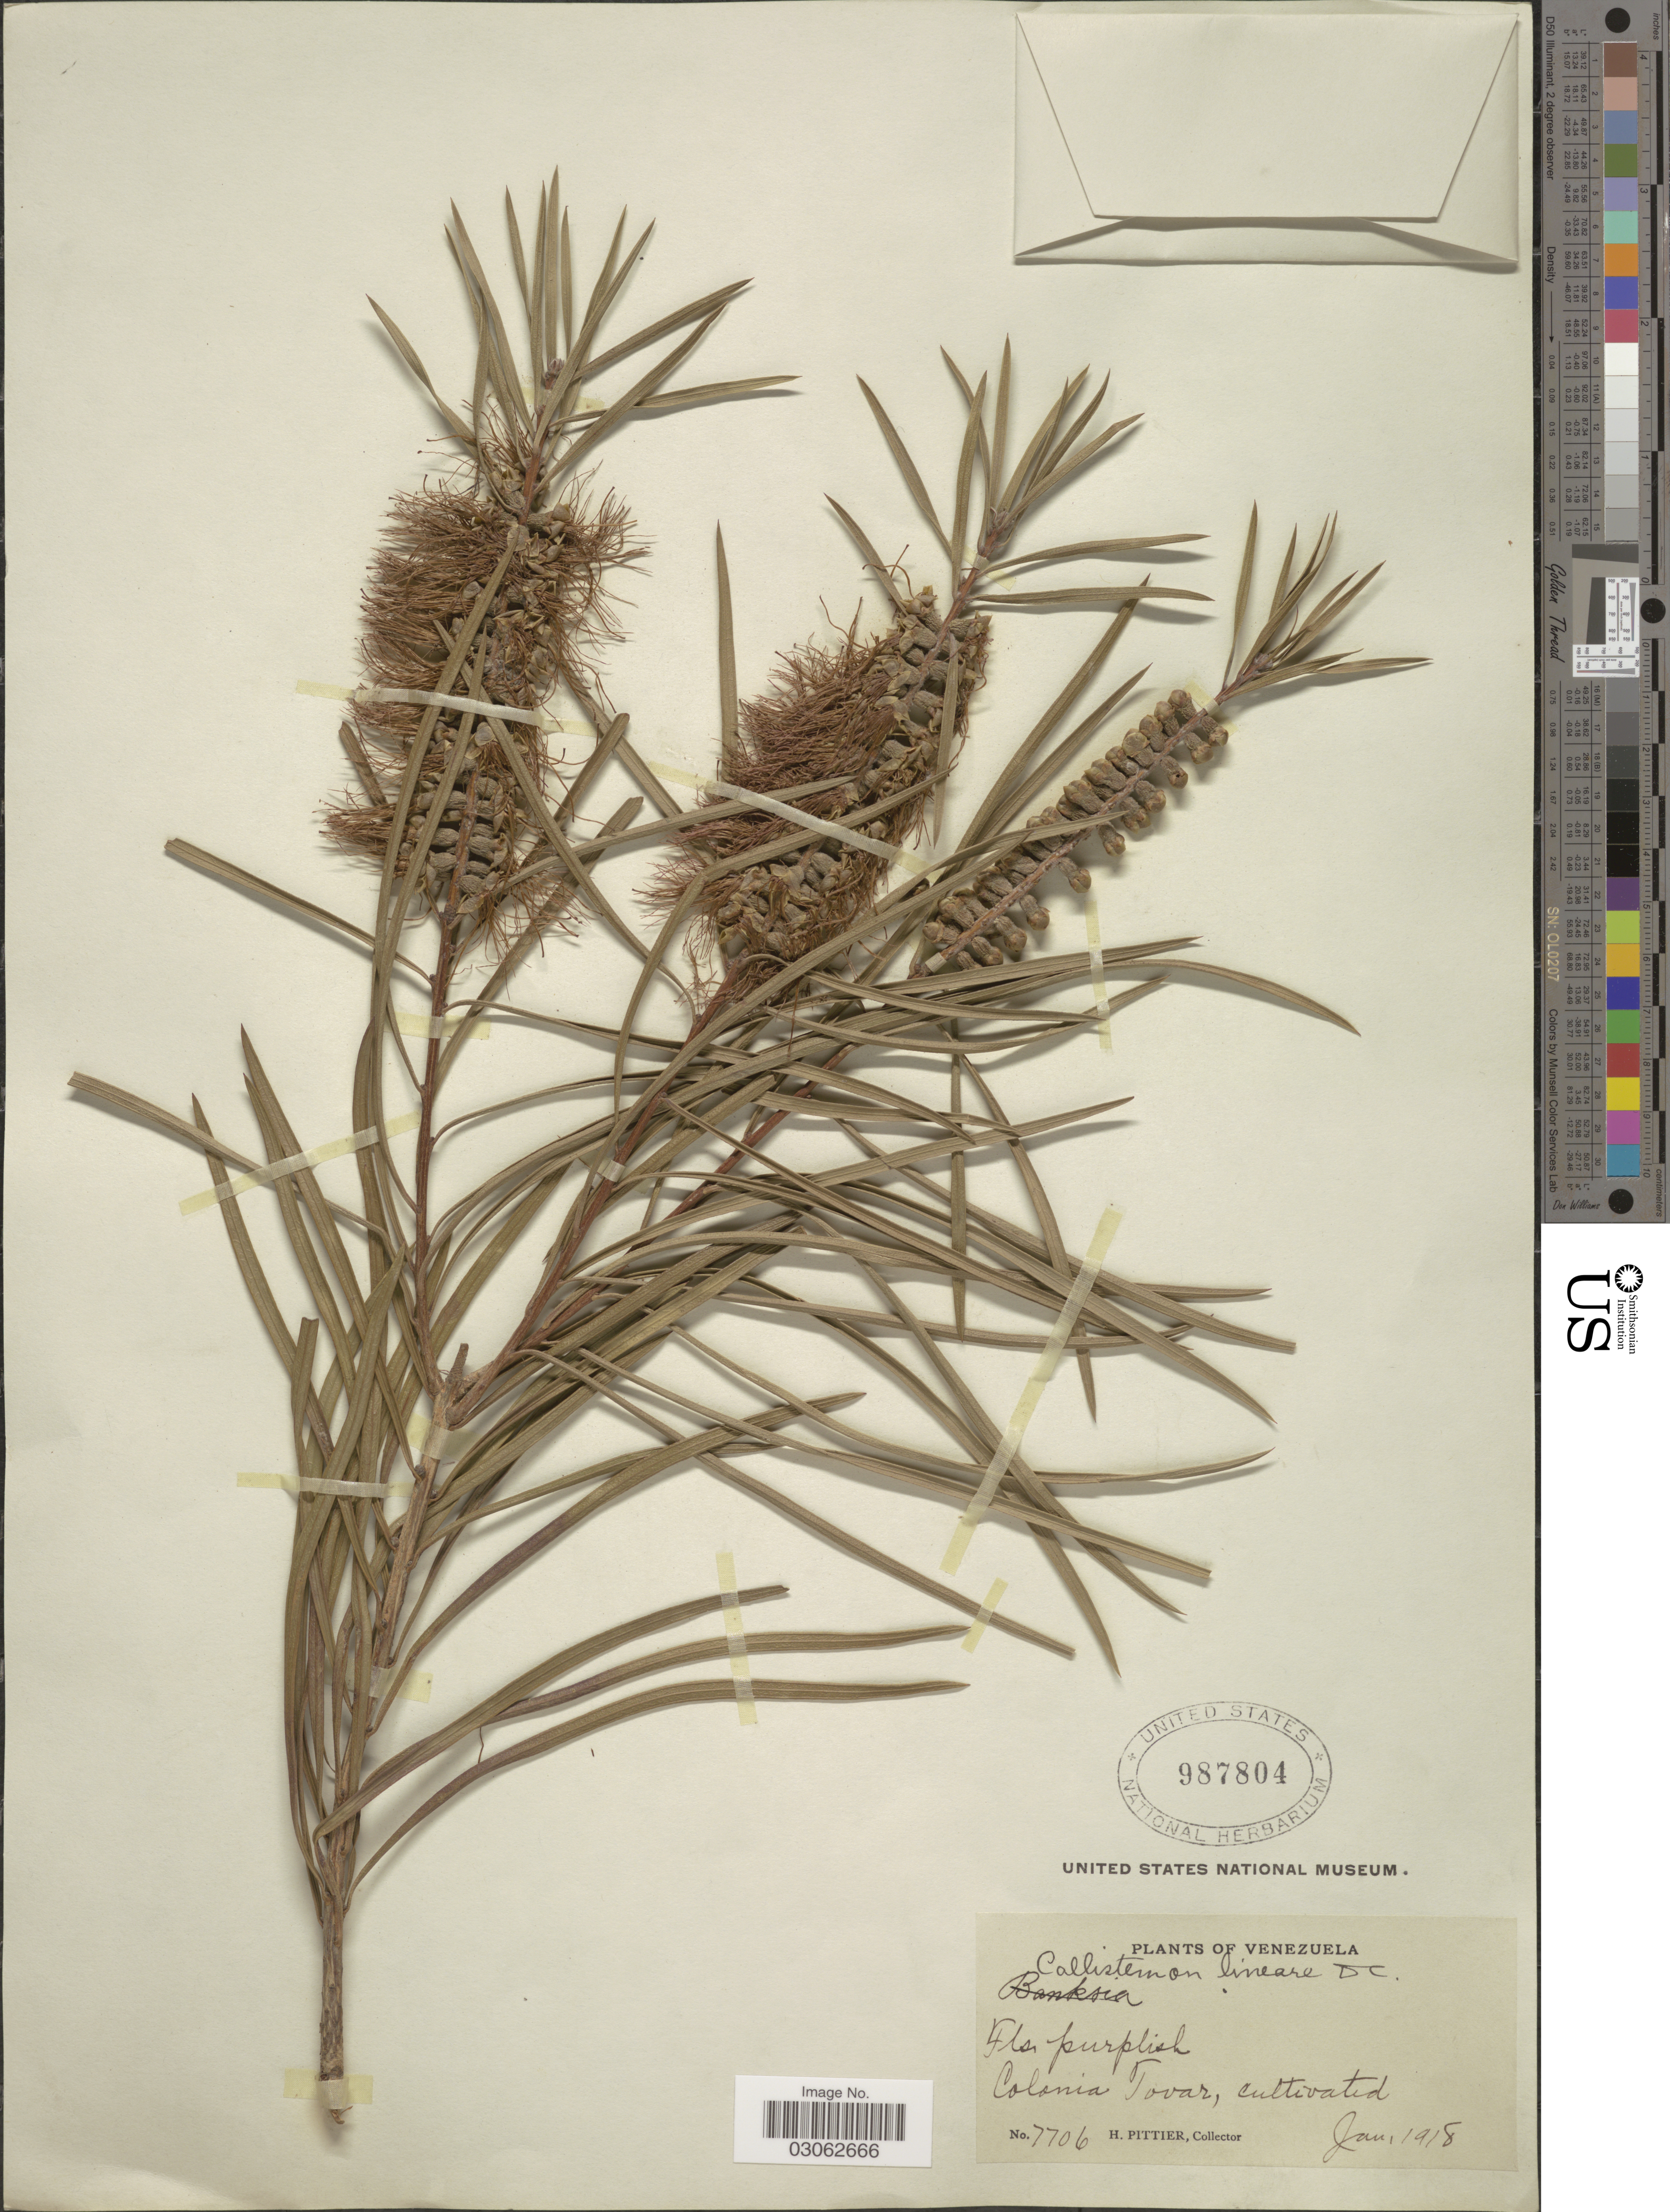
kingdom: Plantae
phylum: Tracheophyta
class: Magnoliopsida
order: Myrtales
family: Myrtaceae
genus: Callistemon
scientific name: Callistemon linearis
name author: (Schrad. & J.C. Wendl.) Colvill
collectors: H. F. Pittier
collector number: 7706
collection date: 1918-01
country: Venezuela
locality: Colonia Tovar.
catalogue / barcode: US 987804